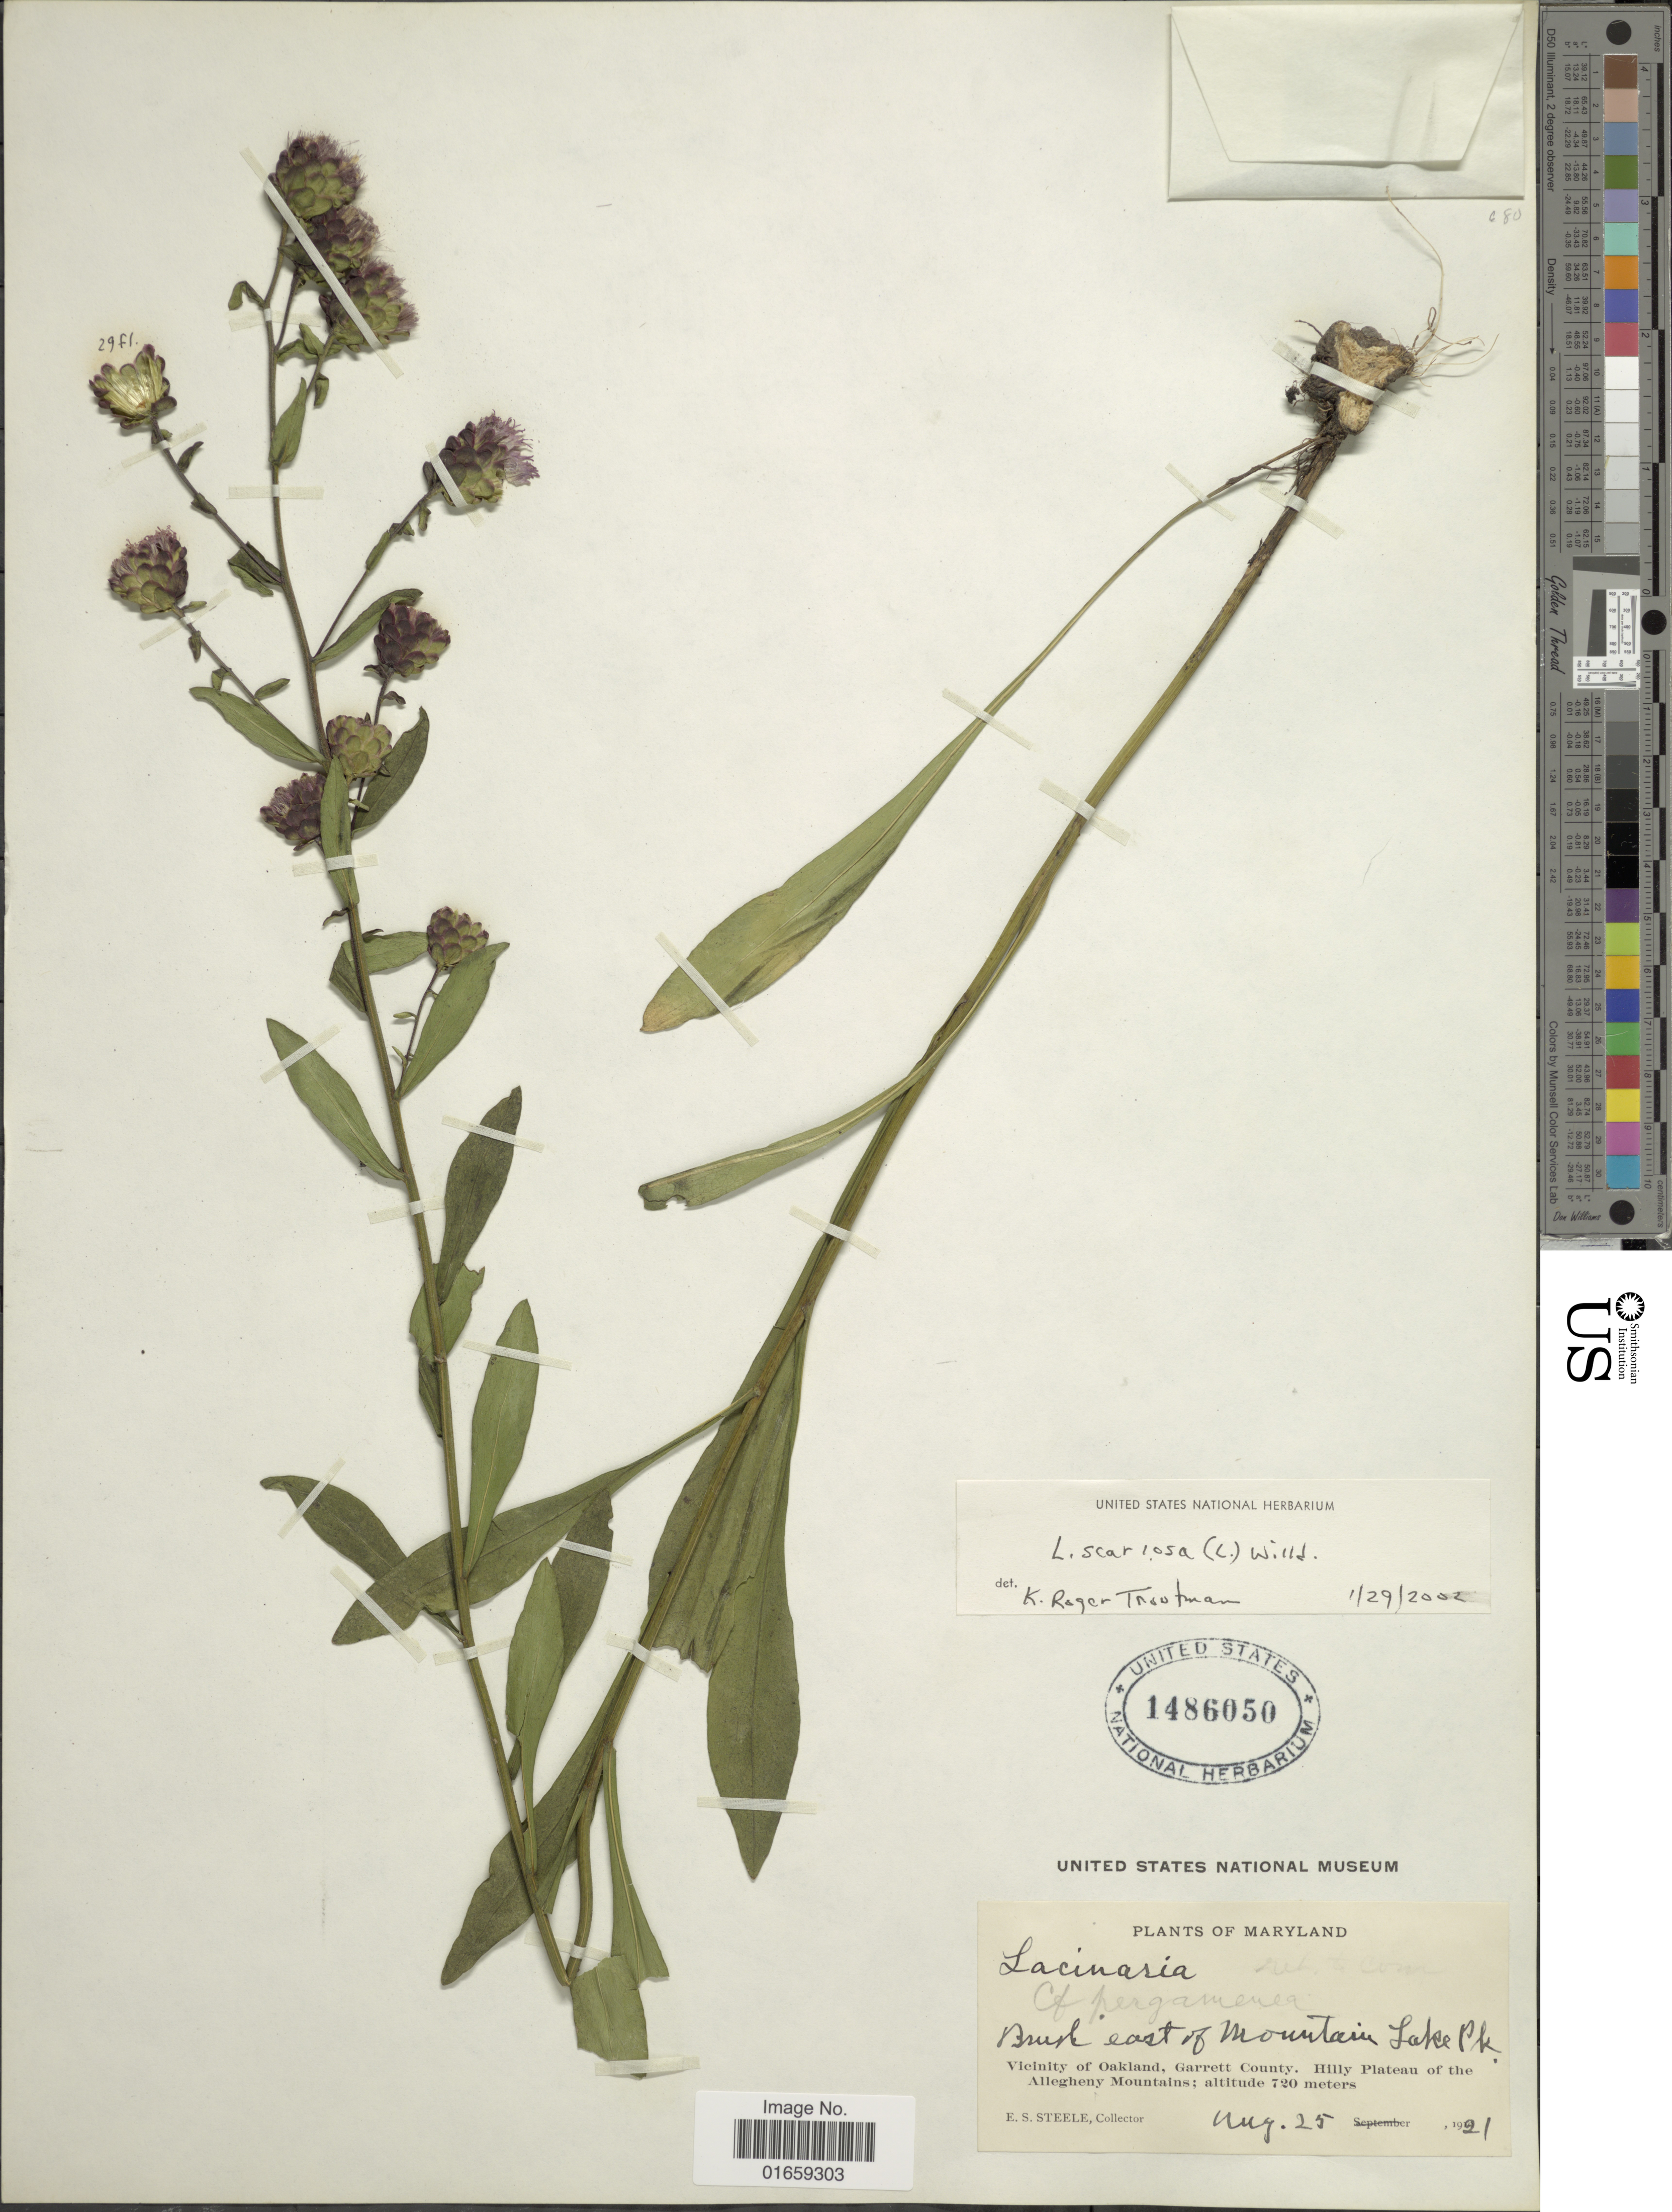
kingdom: Plantae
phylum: Tracheophyta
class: Magnoliopsida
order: Asterales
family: Asteraceae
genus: Liatris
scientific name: Liatris scariosa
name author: (L.) Willd.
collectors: E. Steele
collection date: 1921-08-25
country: United States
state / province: Maryland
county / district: Garrett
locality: East of Mountain Lake Park, Vicinity of Oakland, Garrett County, Hilly Plateau of the Allegheny Mountains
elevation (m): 720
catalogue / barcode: US 1486050